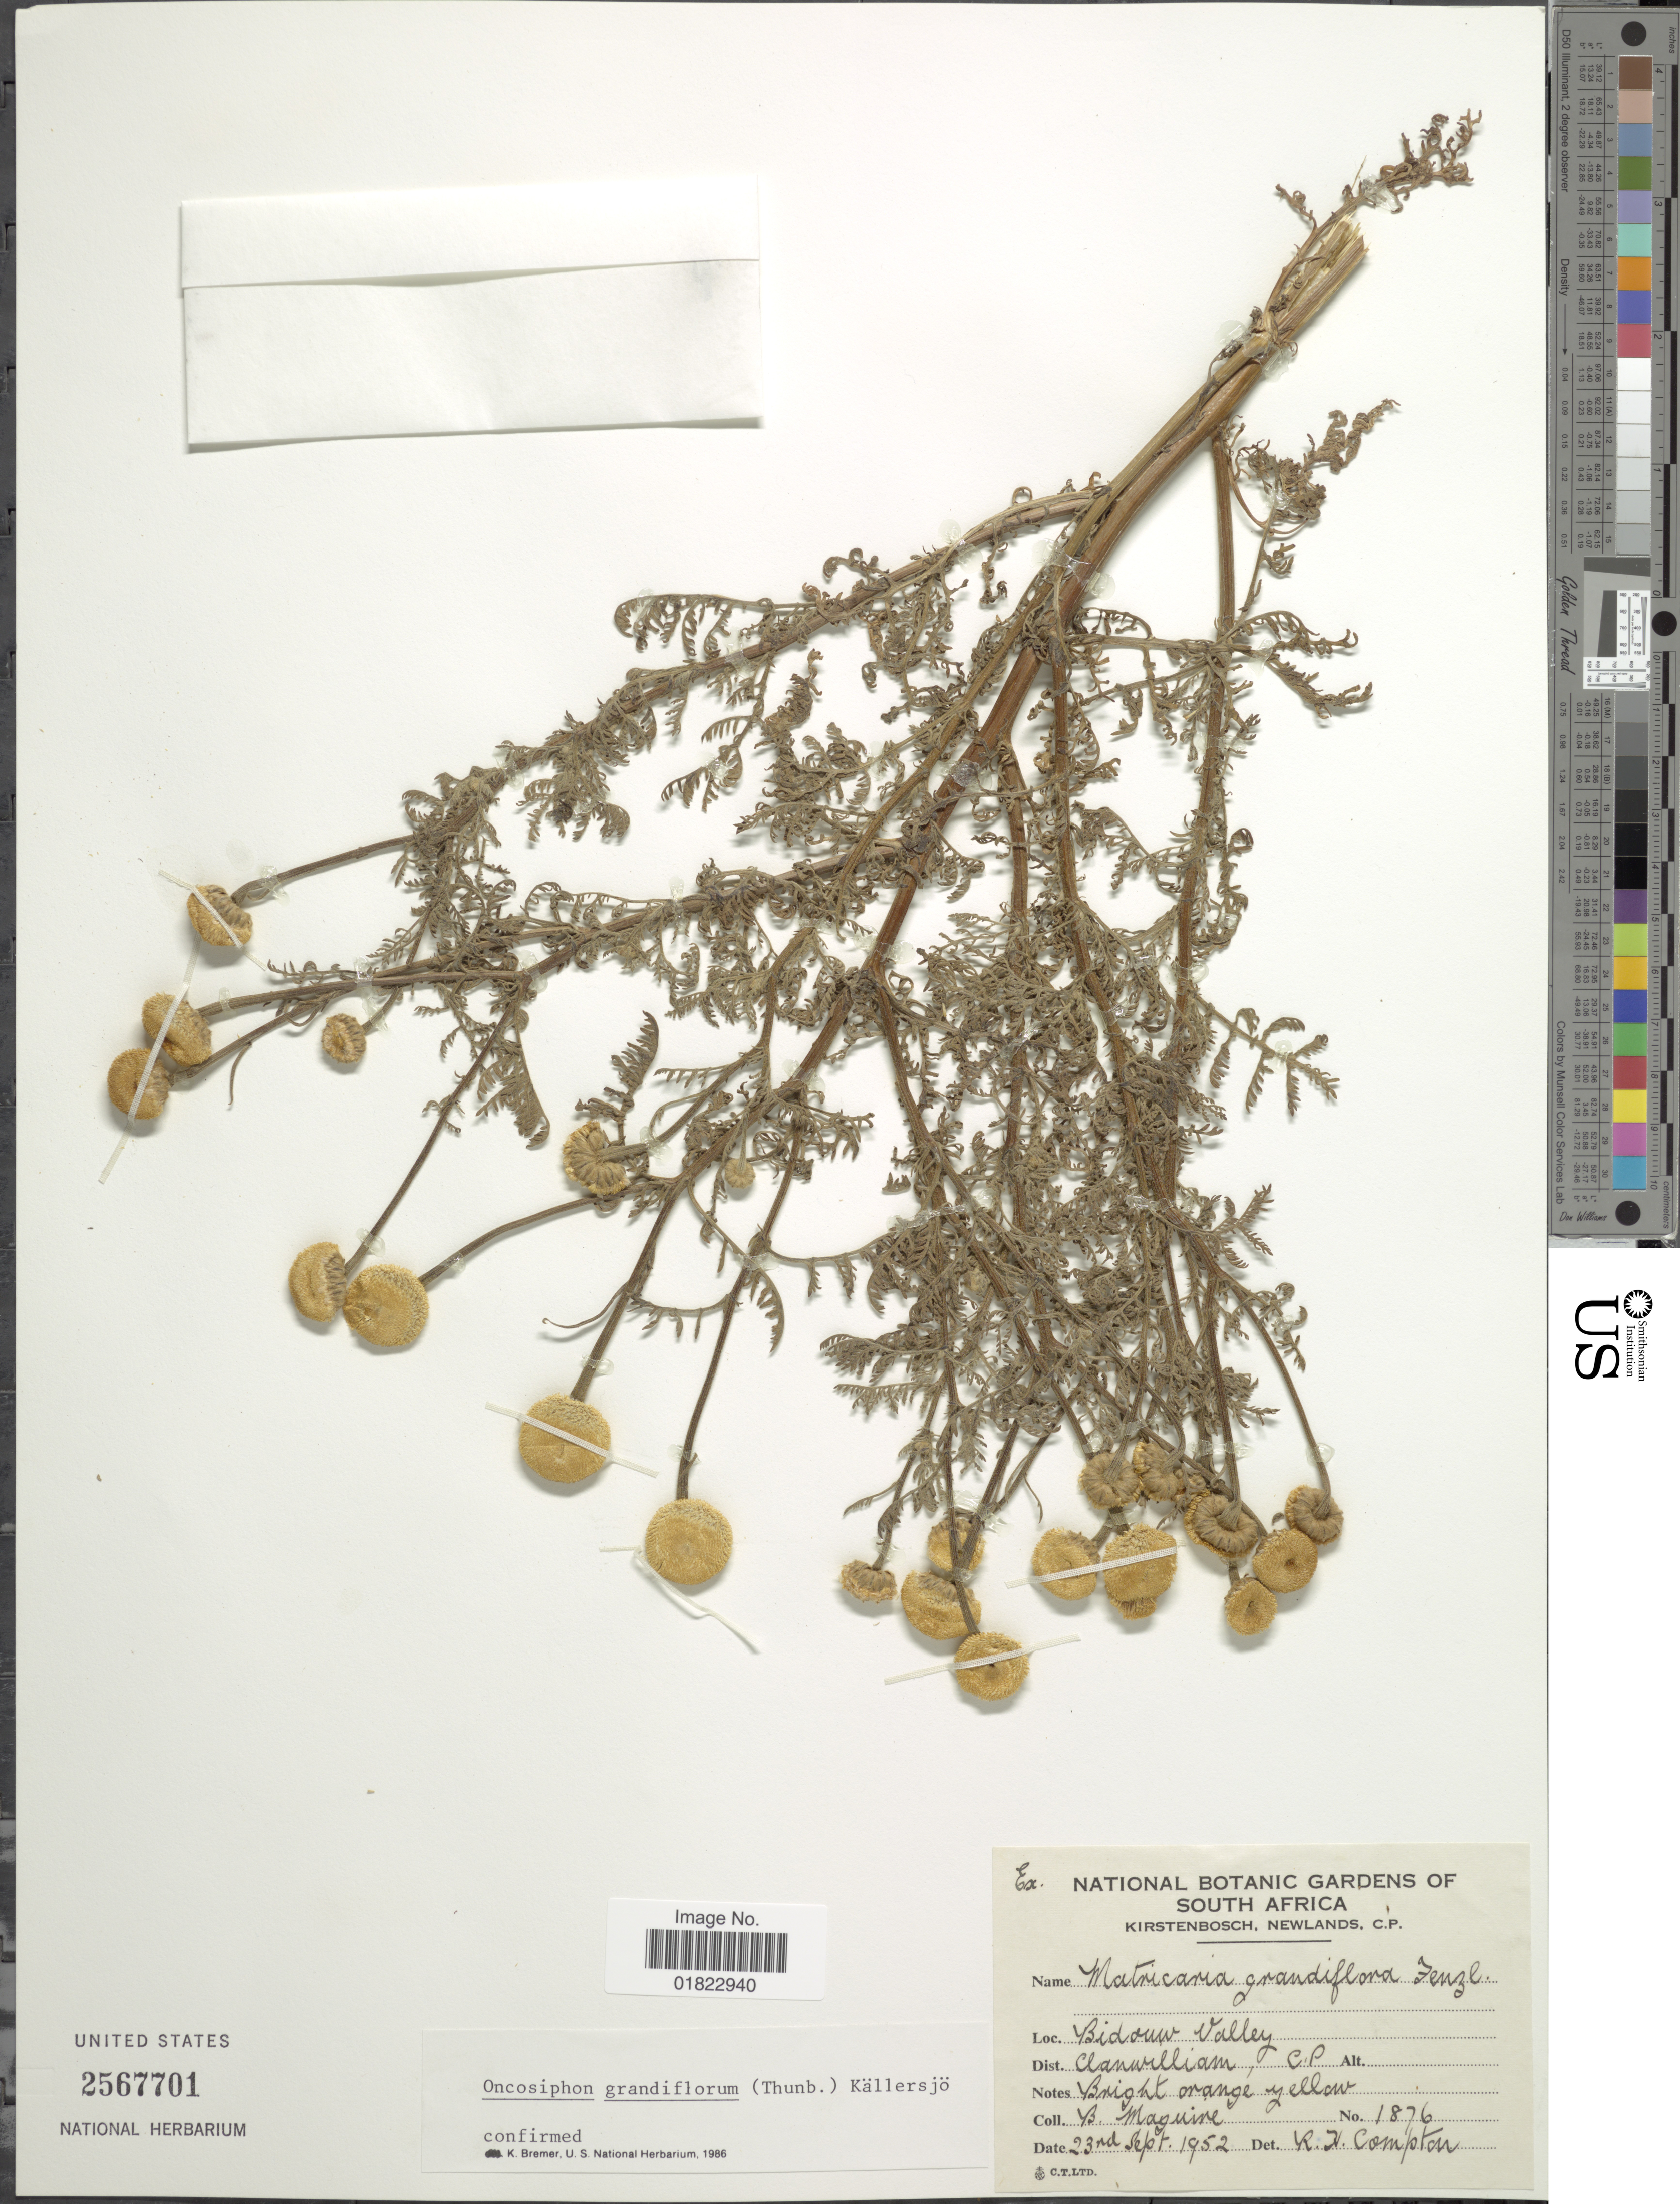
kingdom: Plantae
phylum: Tracheophyta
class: Magnoliopsida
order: Asterales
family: Asteraceae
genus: Oncosiphon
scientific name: Oncosiphon grandiflorum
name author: (Thunb.) Källersjö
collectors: B. Maguire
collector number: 1876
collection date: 1952-09-23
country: South Africa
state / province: Western Cape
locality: Bidouw Valley, Dist Clanwilliam, C. P.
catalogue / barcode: US 2567701